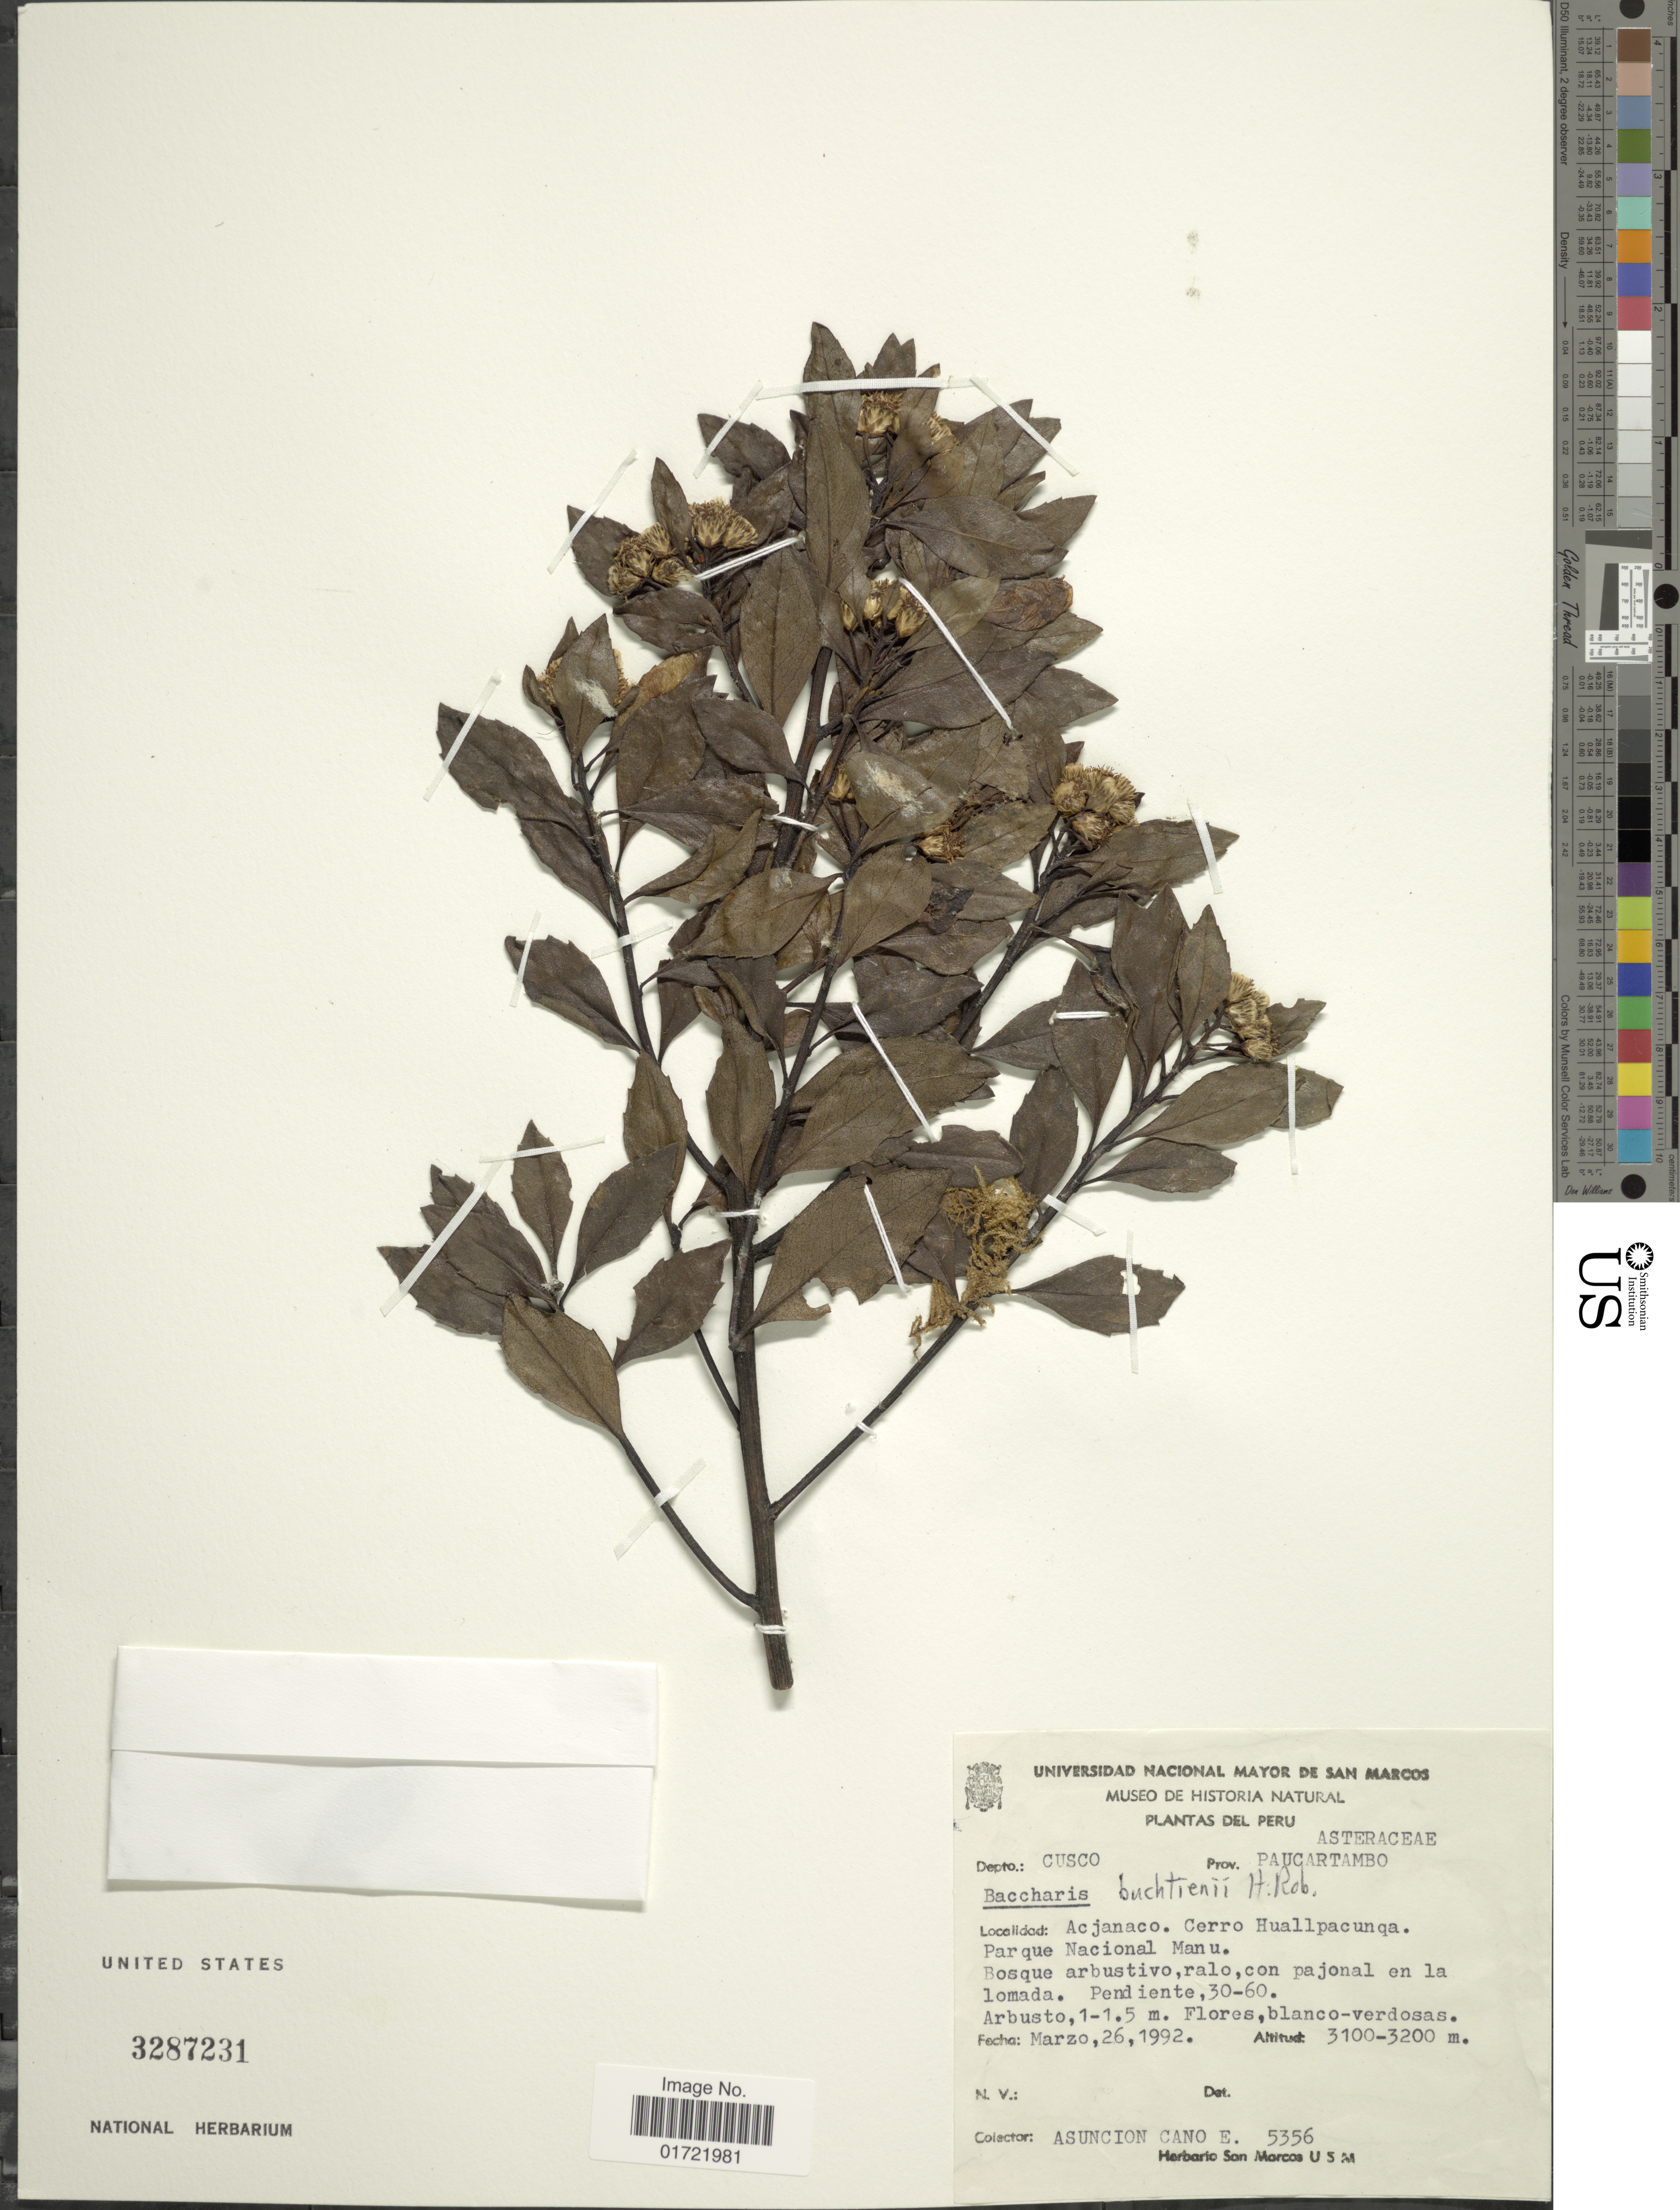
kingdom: Plantae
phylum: Tracheophyta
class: Magnoliopsida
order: Asterales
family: Asteraceae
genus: Baccharis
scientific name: Baccharis buchtienii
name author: H. Rob.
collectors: A. Cano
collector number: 5356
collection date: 1992-03-26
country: Peru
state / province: Cusco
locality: Prov. Paucartambo. Acjanaco. Cerro Huallpacunqa. parque Nacional Manu.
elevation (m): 3100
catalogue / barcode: US 3287231